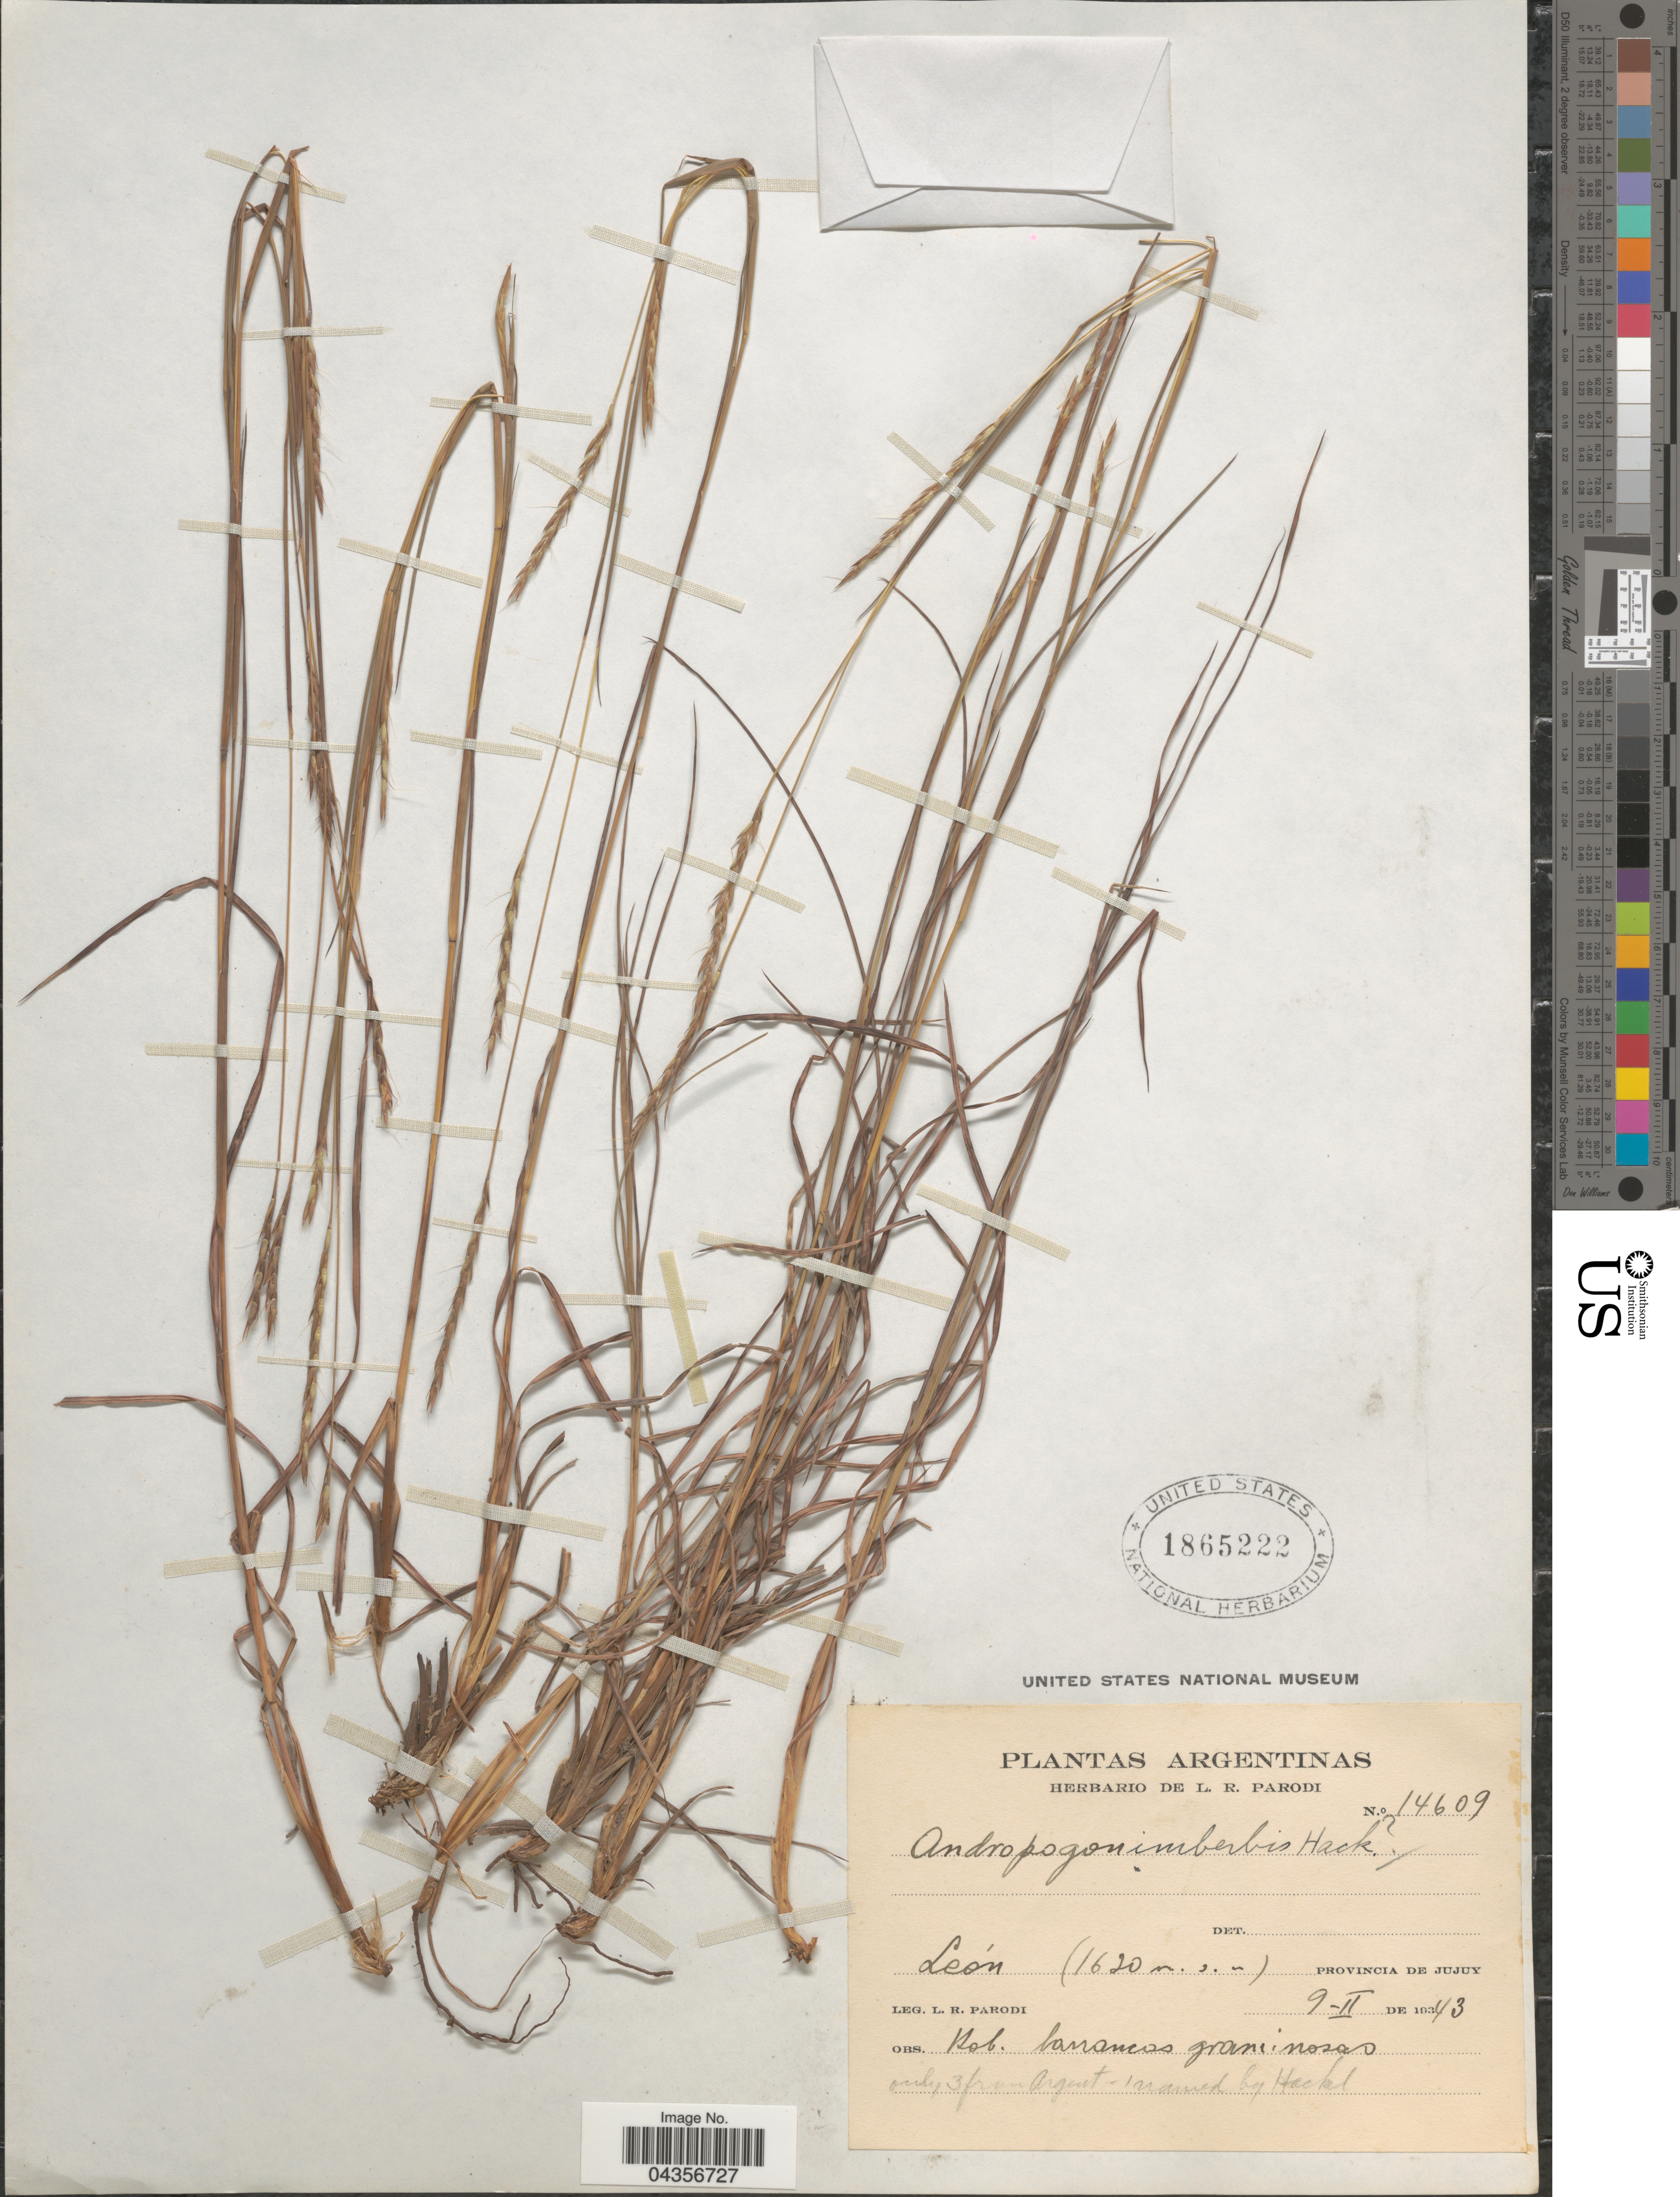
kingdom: Plantae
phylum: Tracheophyta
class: Liliopsida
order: Poales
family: Poaceae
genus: Schizachyrium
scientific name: Schizachyrium salzmanii var. aristatum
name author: (Hack.) Peichoto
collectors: L. R. Parodi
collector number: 14609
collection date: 1943-02-09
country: Argentina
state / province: Jujuy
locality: León. Provincia de Jujuy.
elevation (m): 1620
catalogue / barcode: US 1865222